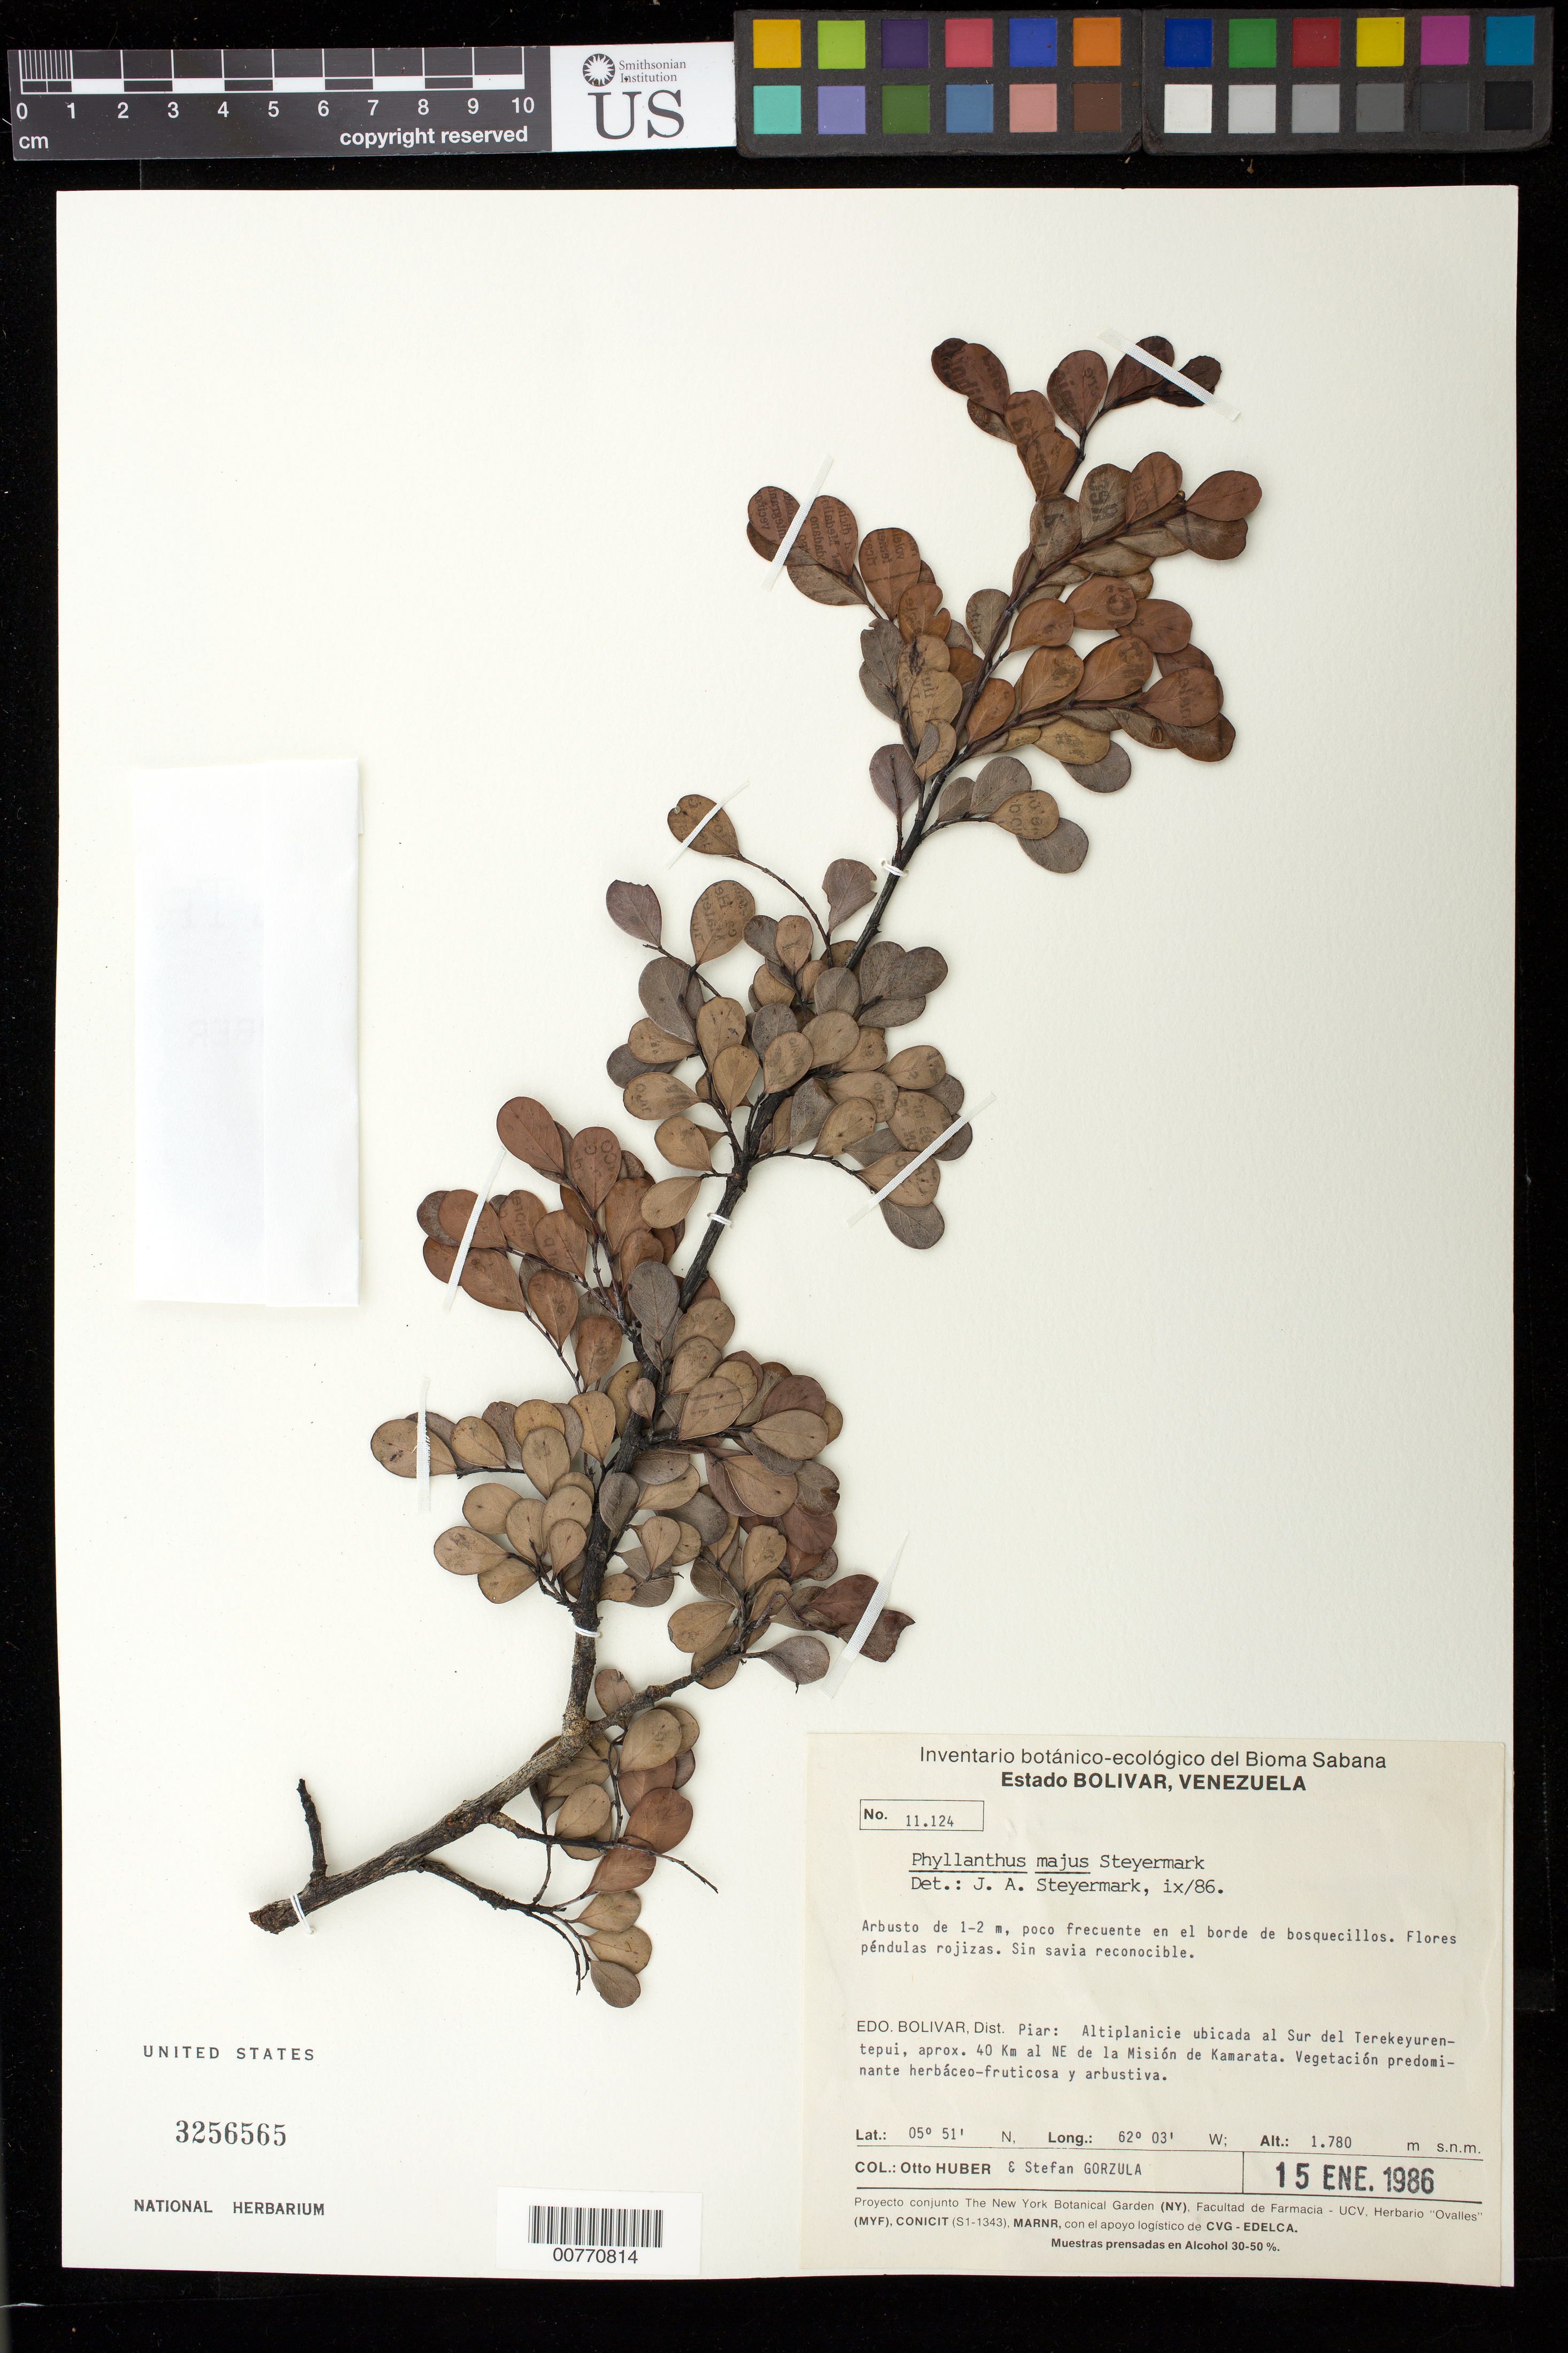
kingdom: Plantae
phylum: Tracheophyta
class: Magnoliopsida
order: Malpighiales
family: Phyllanthaceae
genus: Phyllanthus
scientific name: Phyllanthus majus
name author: Steyerm.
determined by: Steyermark, Julian A., (VEN)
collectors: O. Huber & S. Gorzula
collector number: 11124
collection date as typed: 15-Jan-86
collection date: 1986-01-15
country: Venezuela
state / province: Bolívar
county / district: Piar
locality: Terekeyuren-tepuí, altiplanicie S, 40 km NE de la Mision de Kamarata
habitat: Borde de bosquecillos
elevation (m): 1780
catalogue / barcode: US 3256565